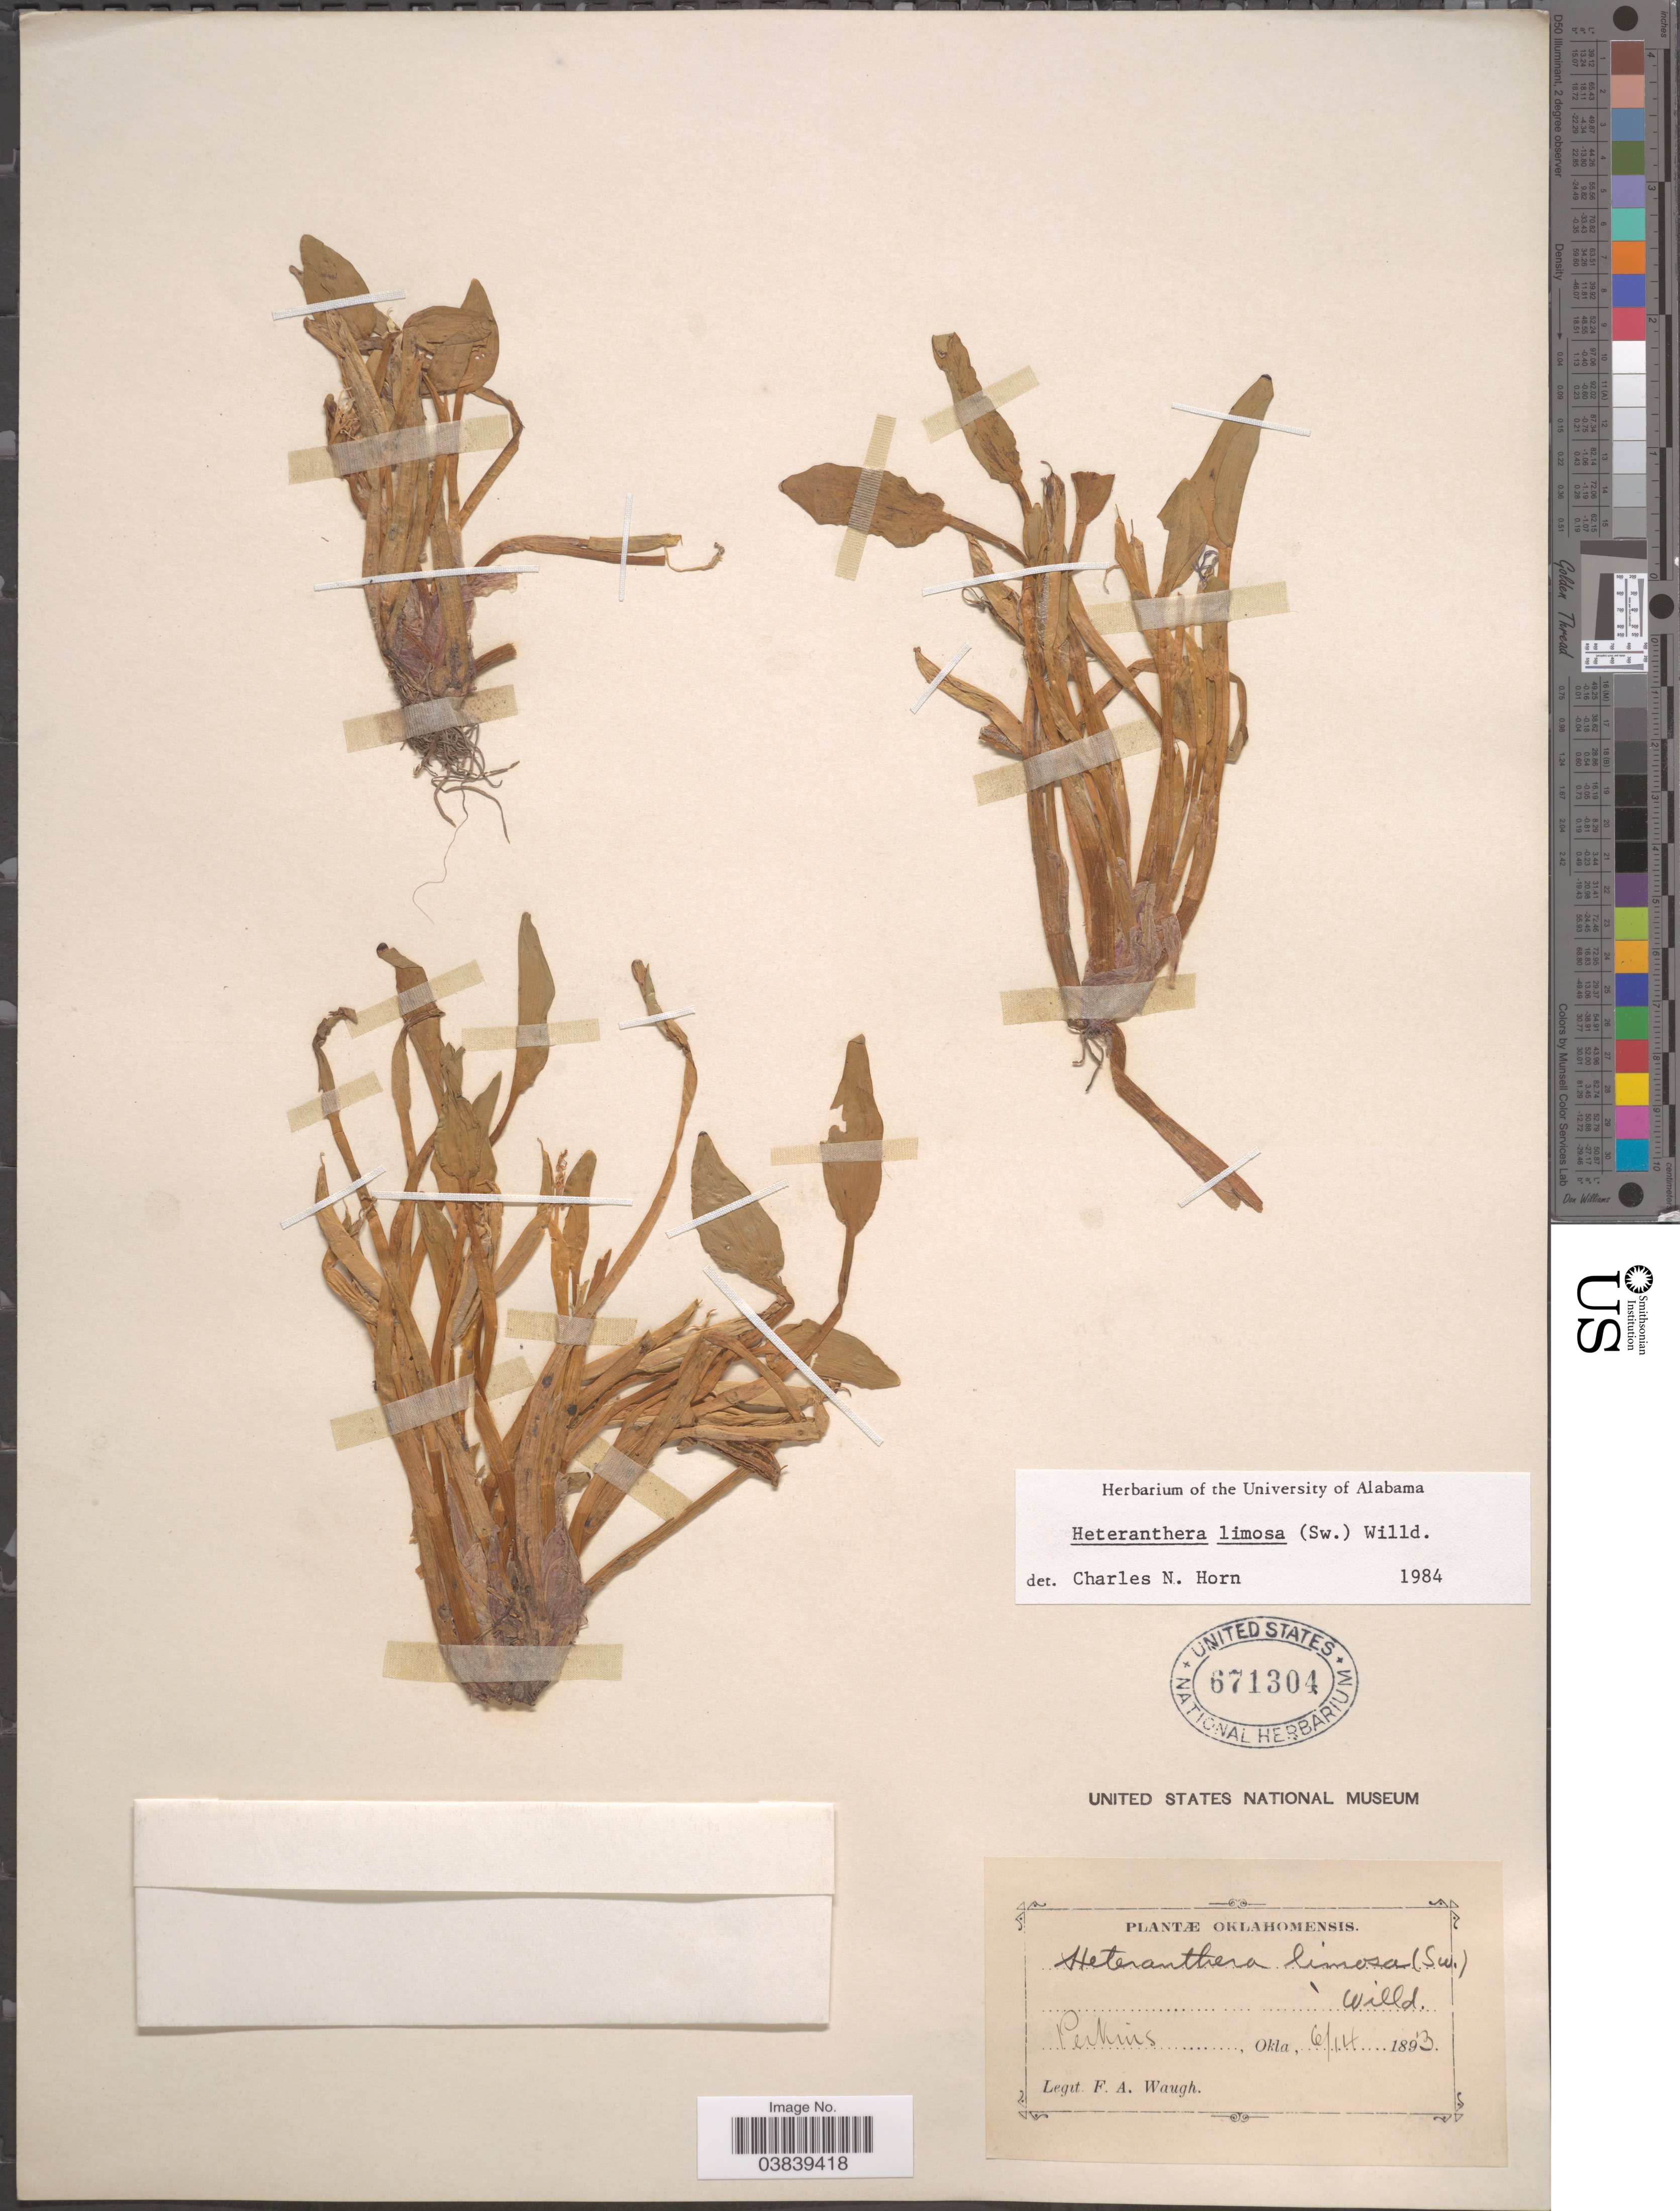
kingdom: Plantae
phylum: Tracheophyta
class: Liliopsida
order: Commelinales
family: Pontederiaceae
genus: Heteranthera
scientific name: Heteranthera limosa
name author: (Sw.) Willd.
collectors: F. Waugh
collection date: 1893-06-14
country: United States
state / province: Oklahoma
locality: Perkins.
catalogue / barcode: US 671304